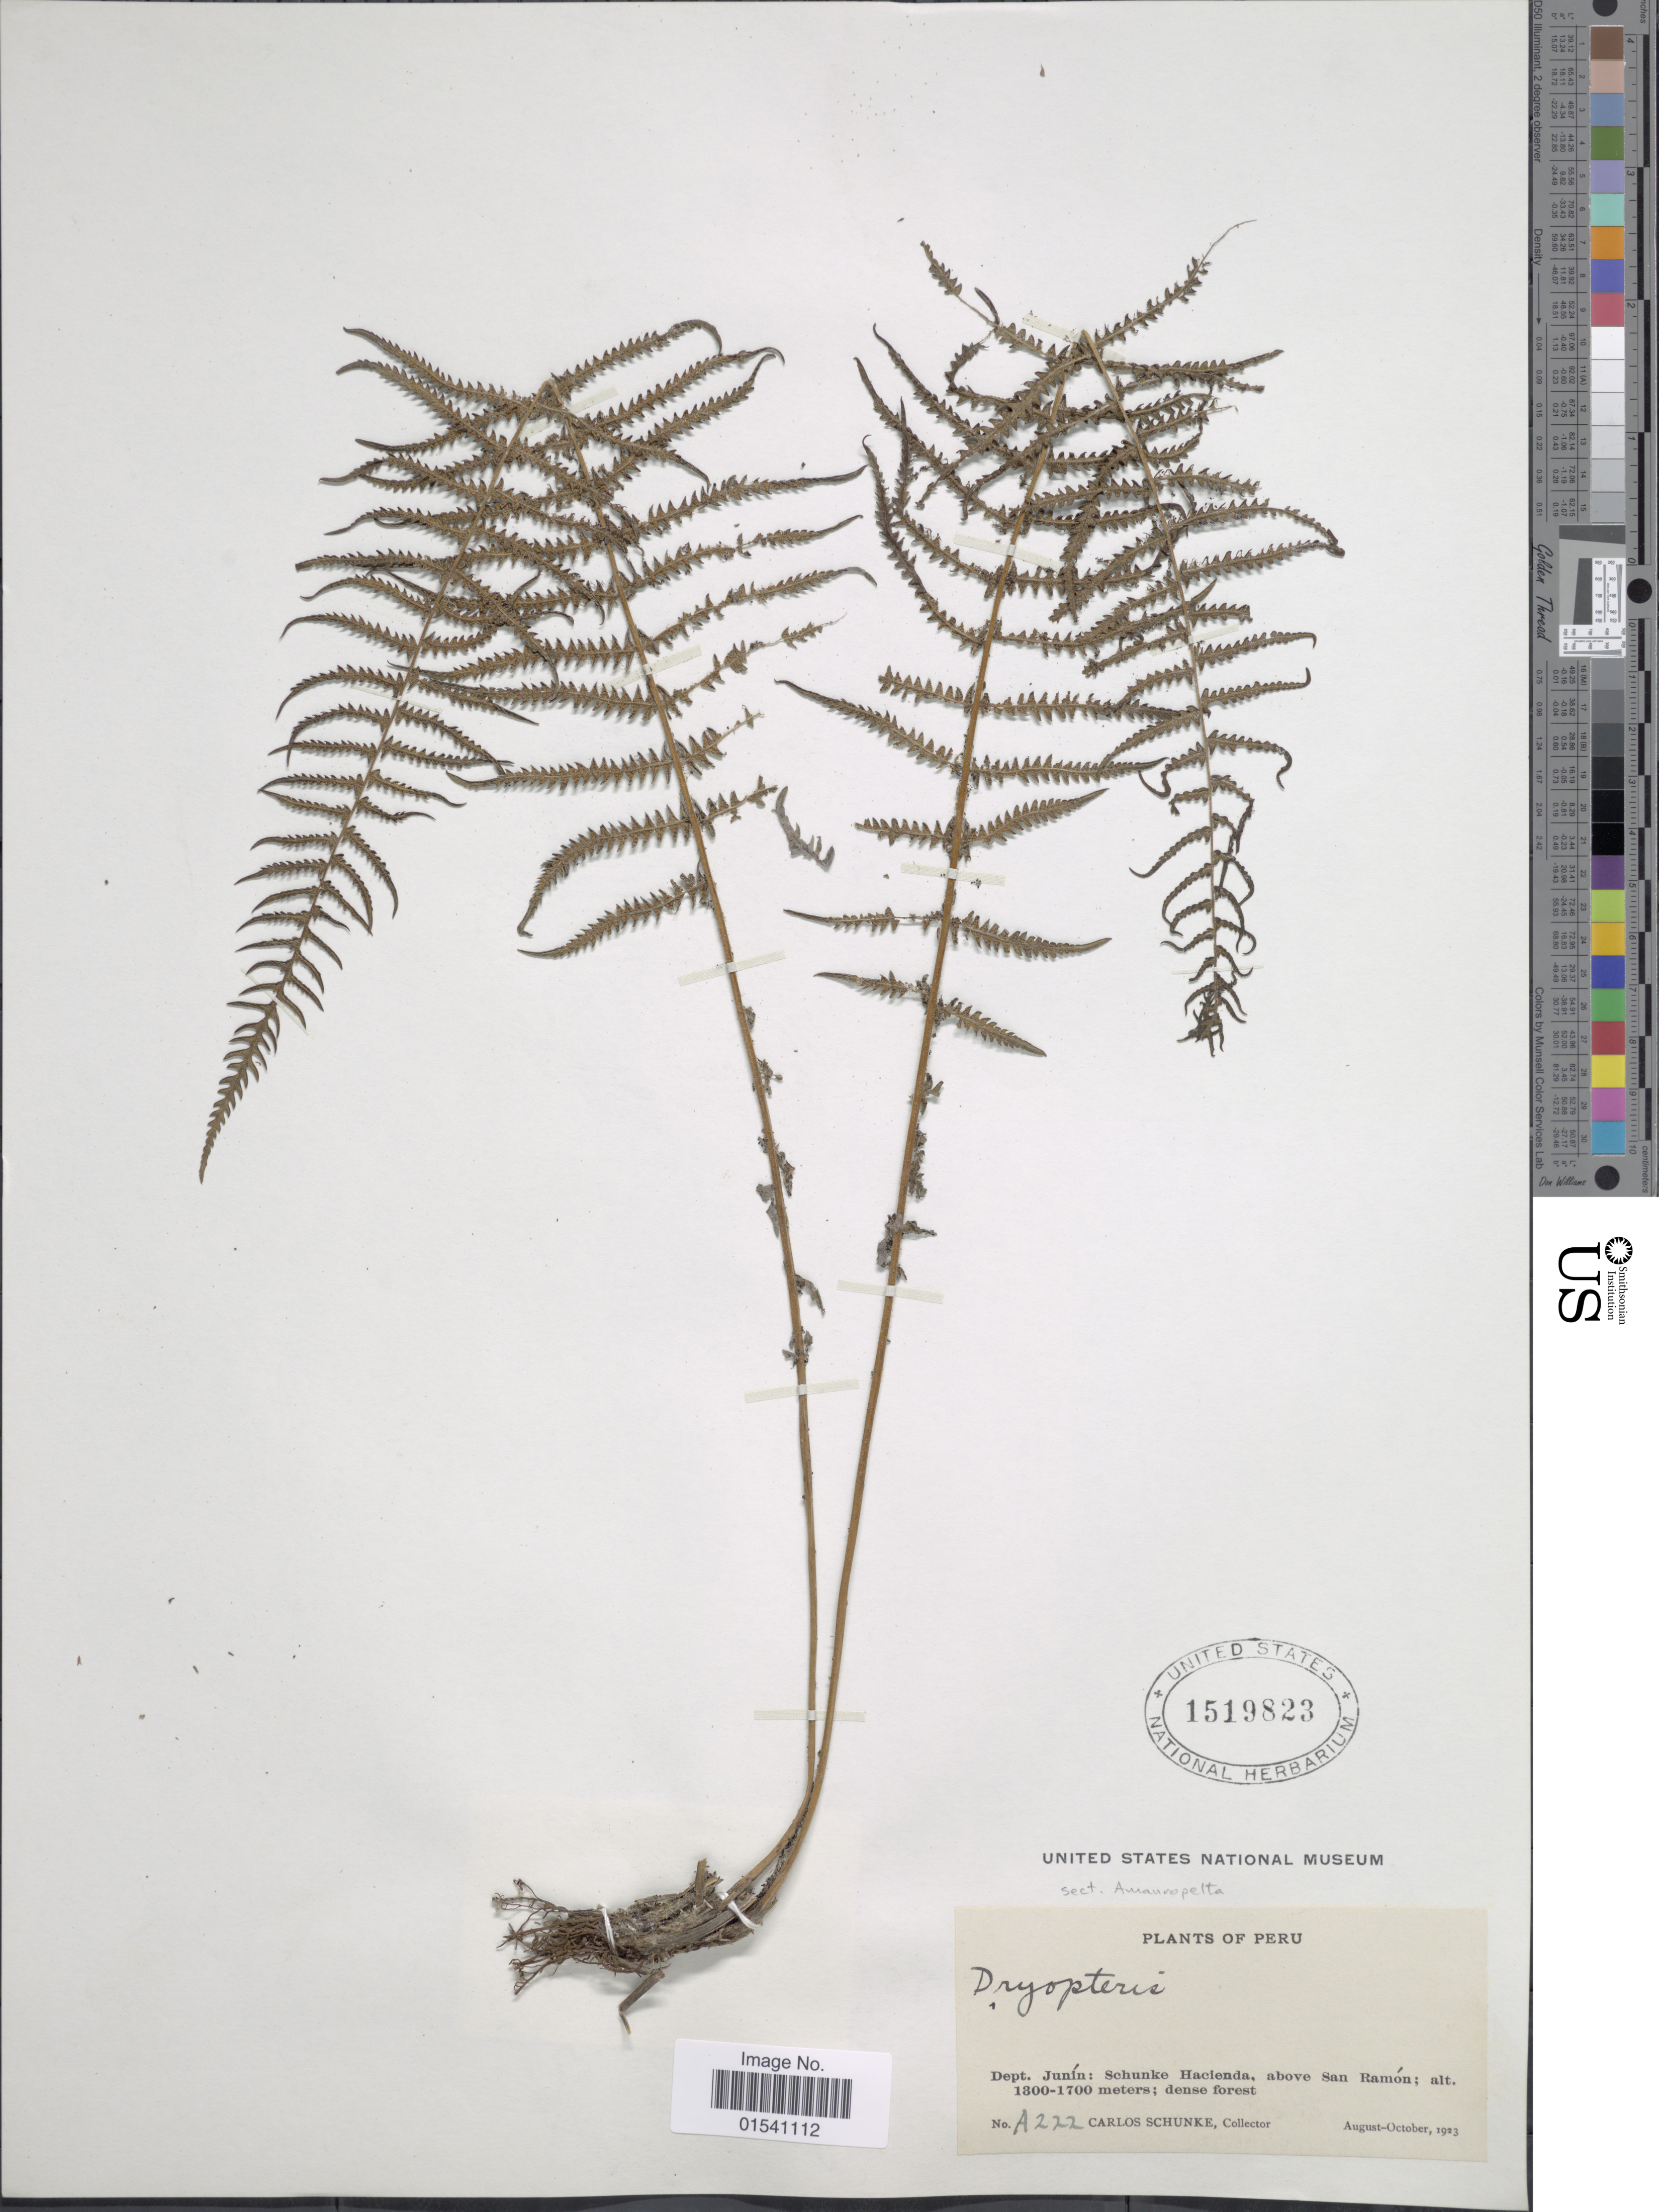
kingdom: Plantae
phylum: Tracheophyta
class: Polypodiopsida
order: Polypodiales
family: Thelypteridaceae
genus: Amauropelta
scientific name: Amauropelta sp.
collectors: C. Schunke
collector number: A222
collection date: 1923-08/1923-10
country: Peru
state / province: Junín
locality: Dept. Junín: Schunke Hacienda, above San Ramón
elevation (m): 1300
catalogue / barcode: US 1519823